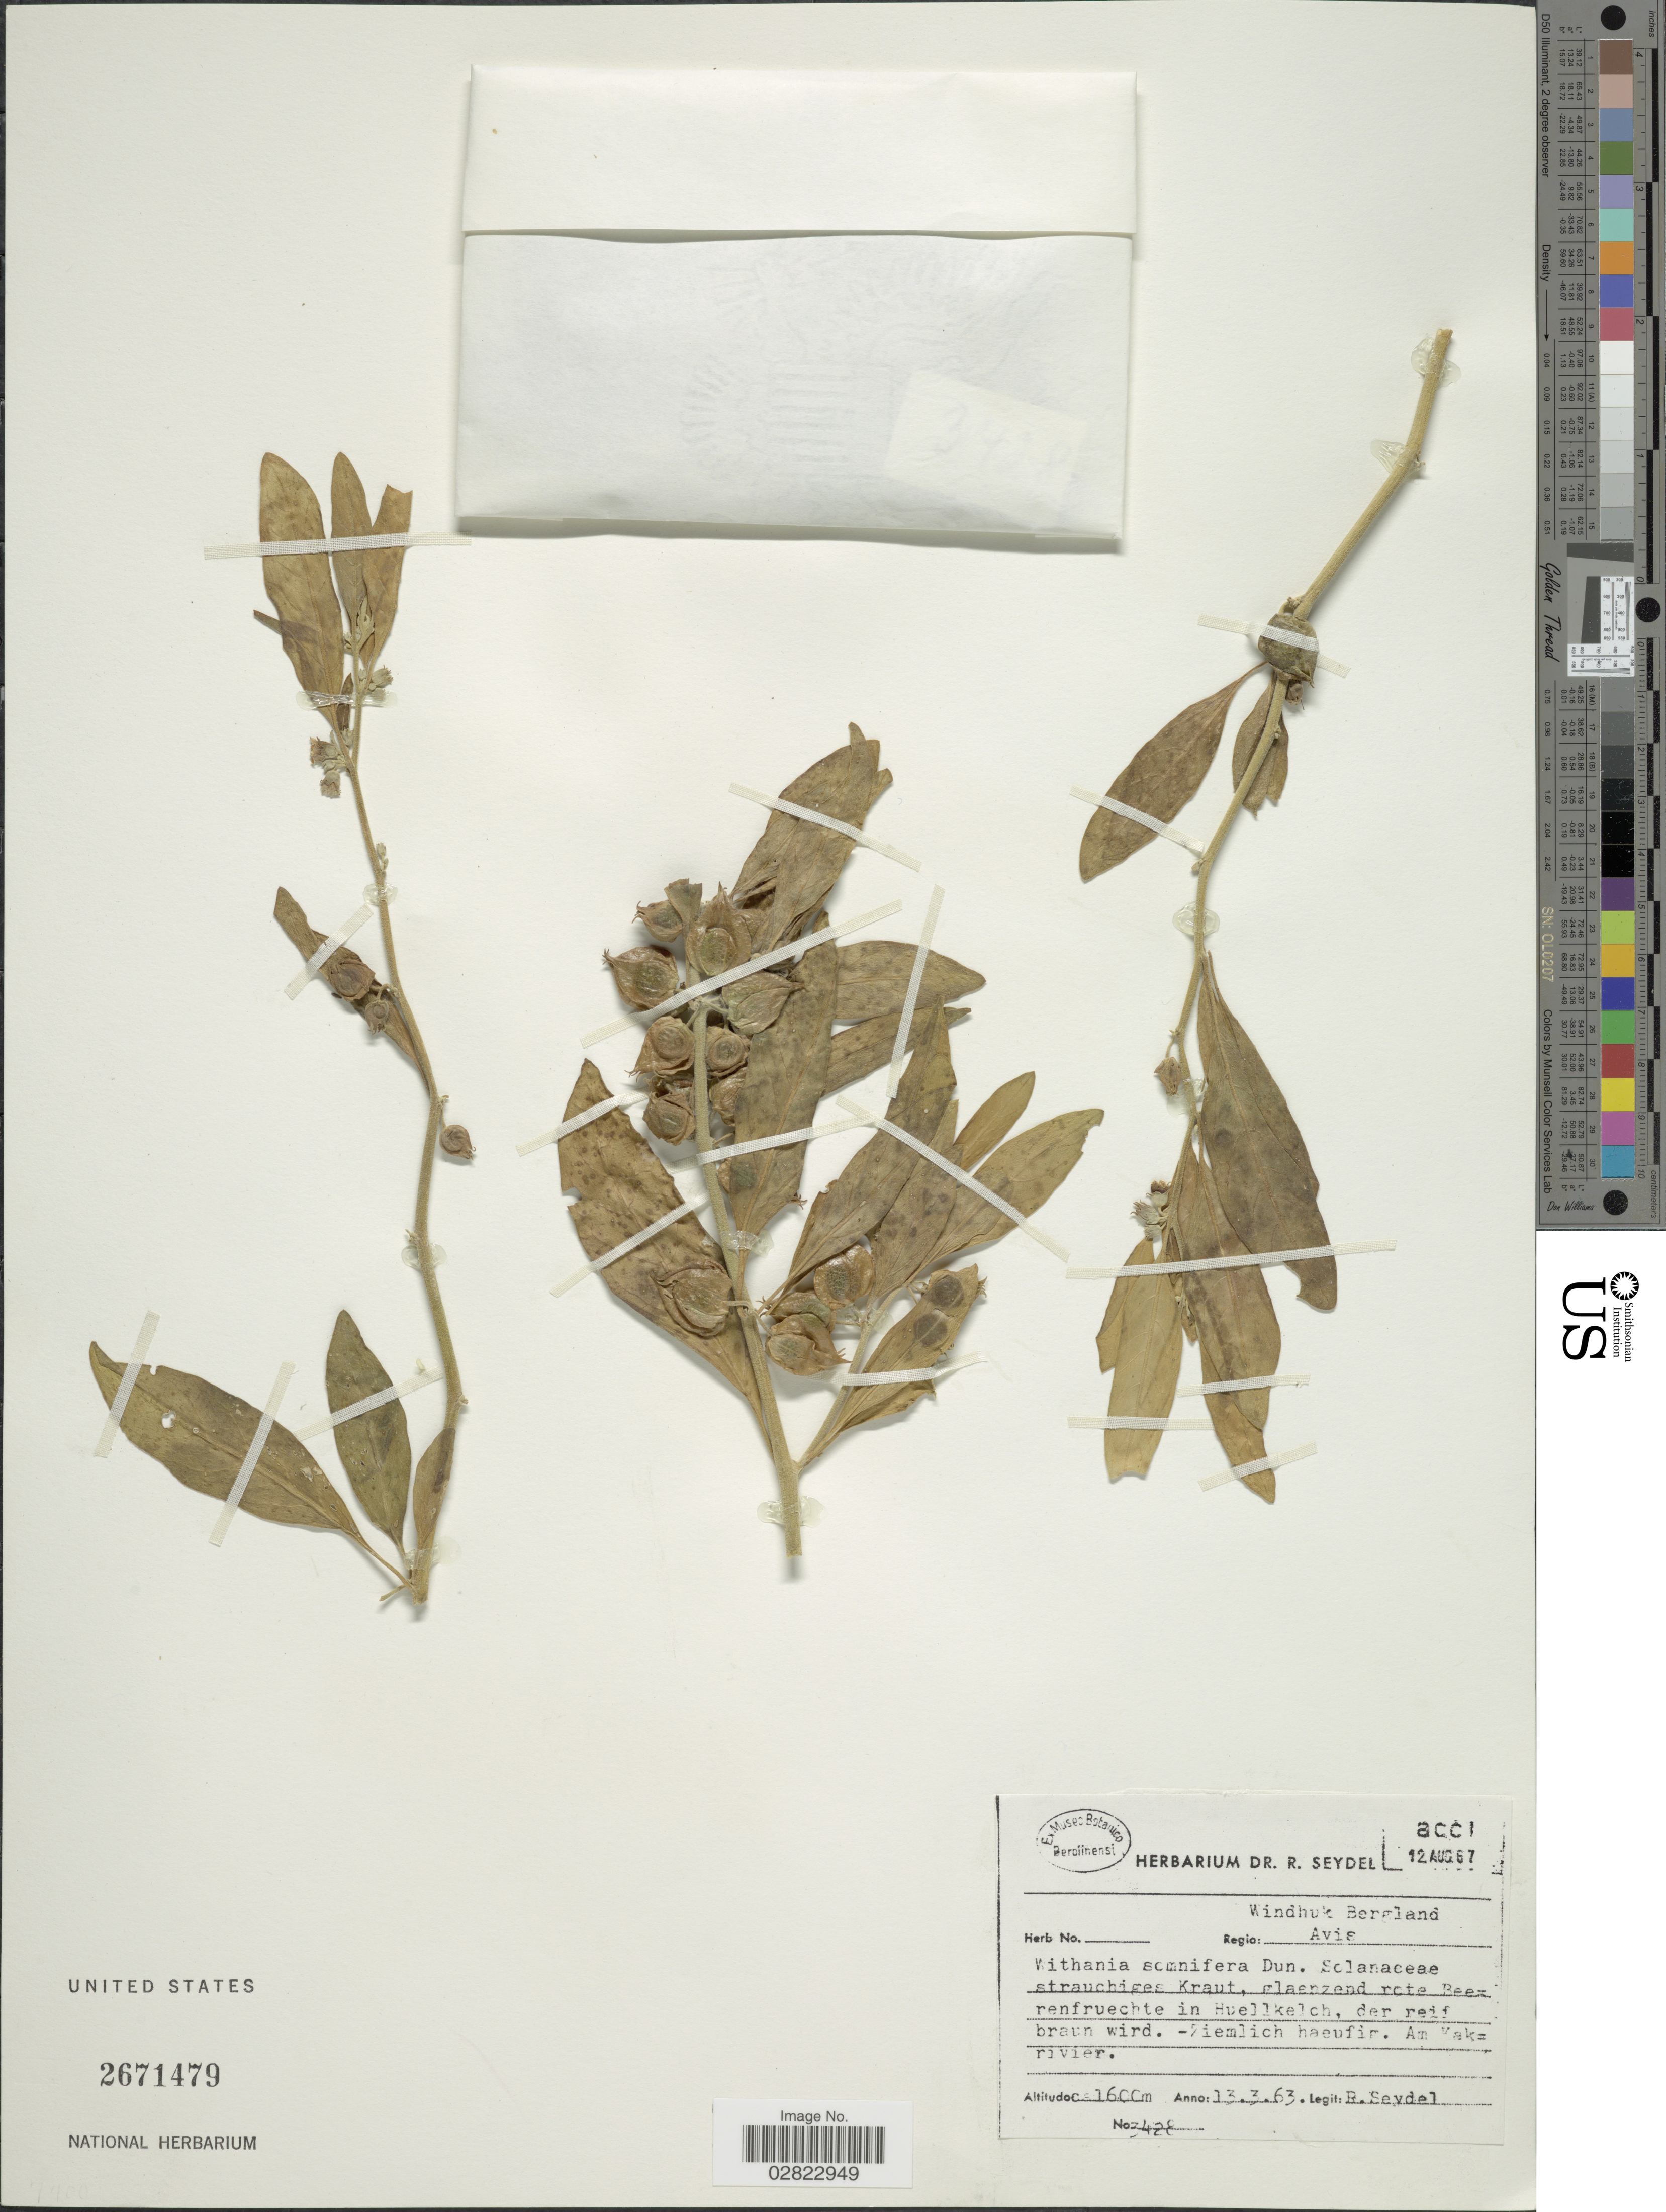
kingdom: Plantae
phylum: Tracheophyta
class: Magnoliopsida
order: Solanales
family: Solanaceae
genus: Withania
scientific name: Withania somnifera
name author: (L.) Dunal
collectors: R. Seydel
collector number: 3428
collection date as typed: Transcribed d/m/y: 13/3/63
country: Namibia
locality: Regio: Windhuk Bergland, Avis. Ziemlich haufim. Am Kak-rivier.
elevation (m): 1600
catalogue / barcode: US 2671479